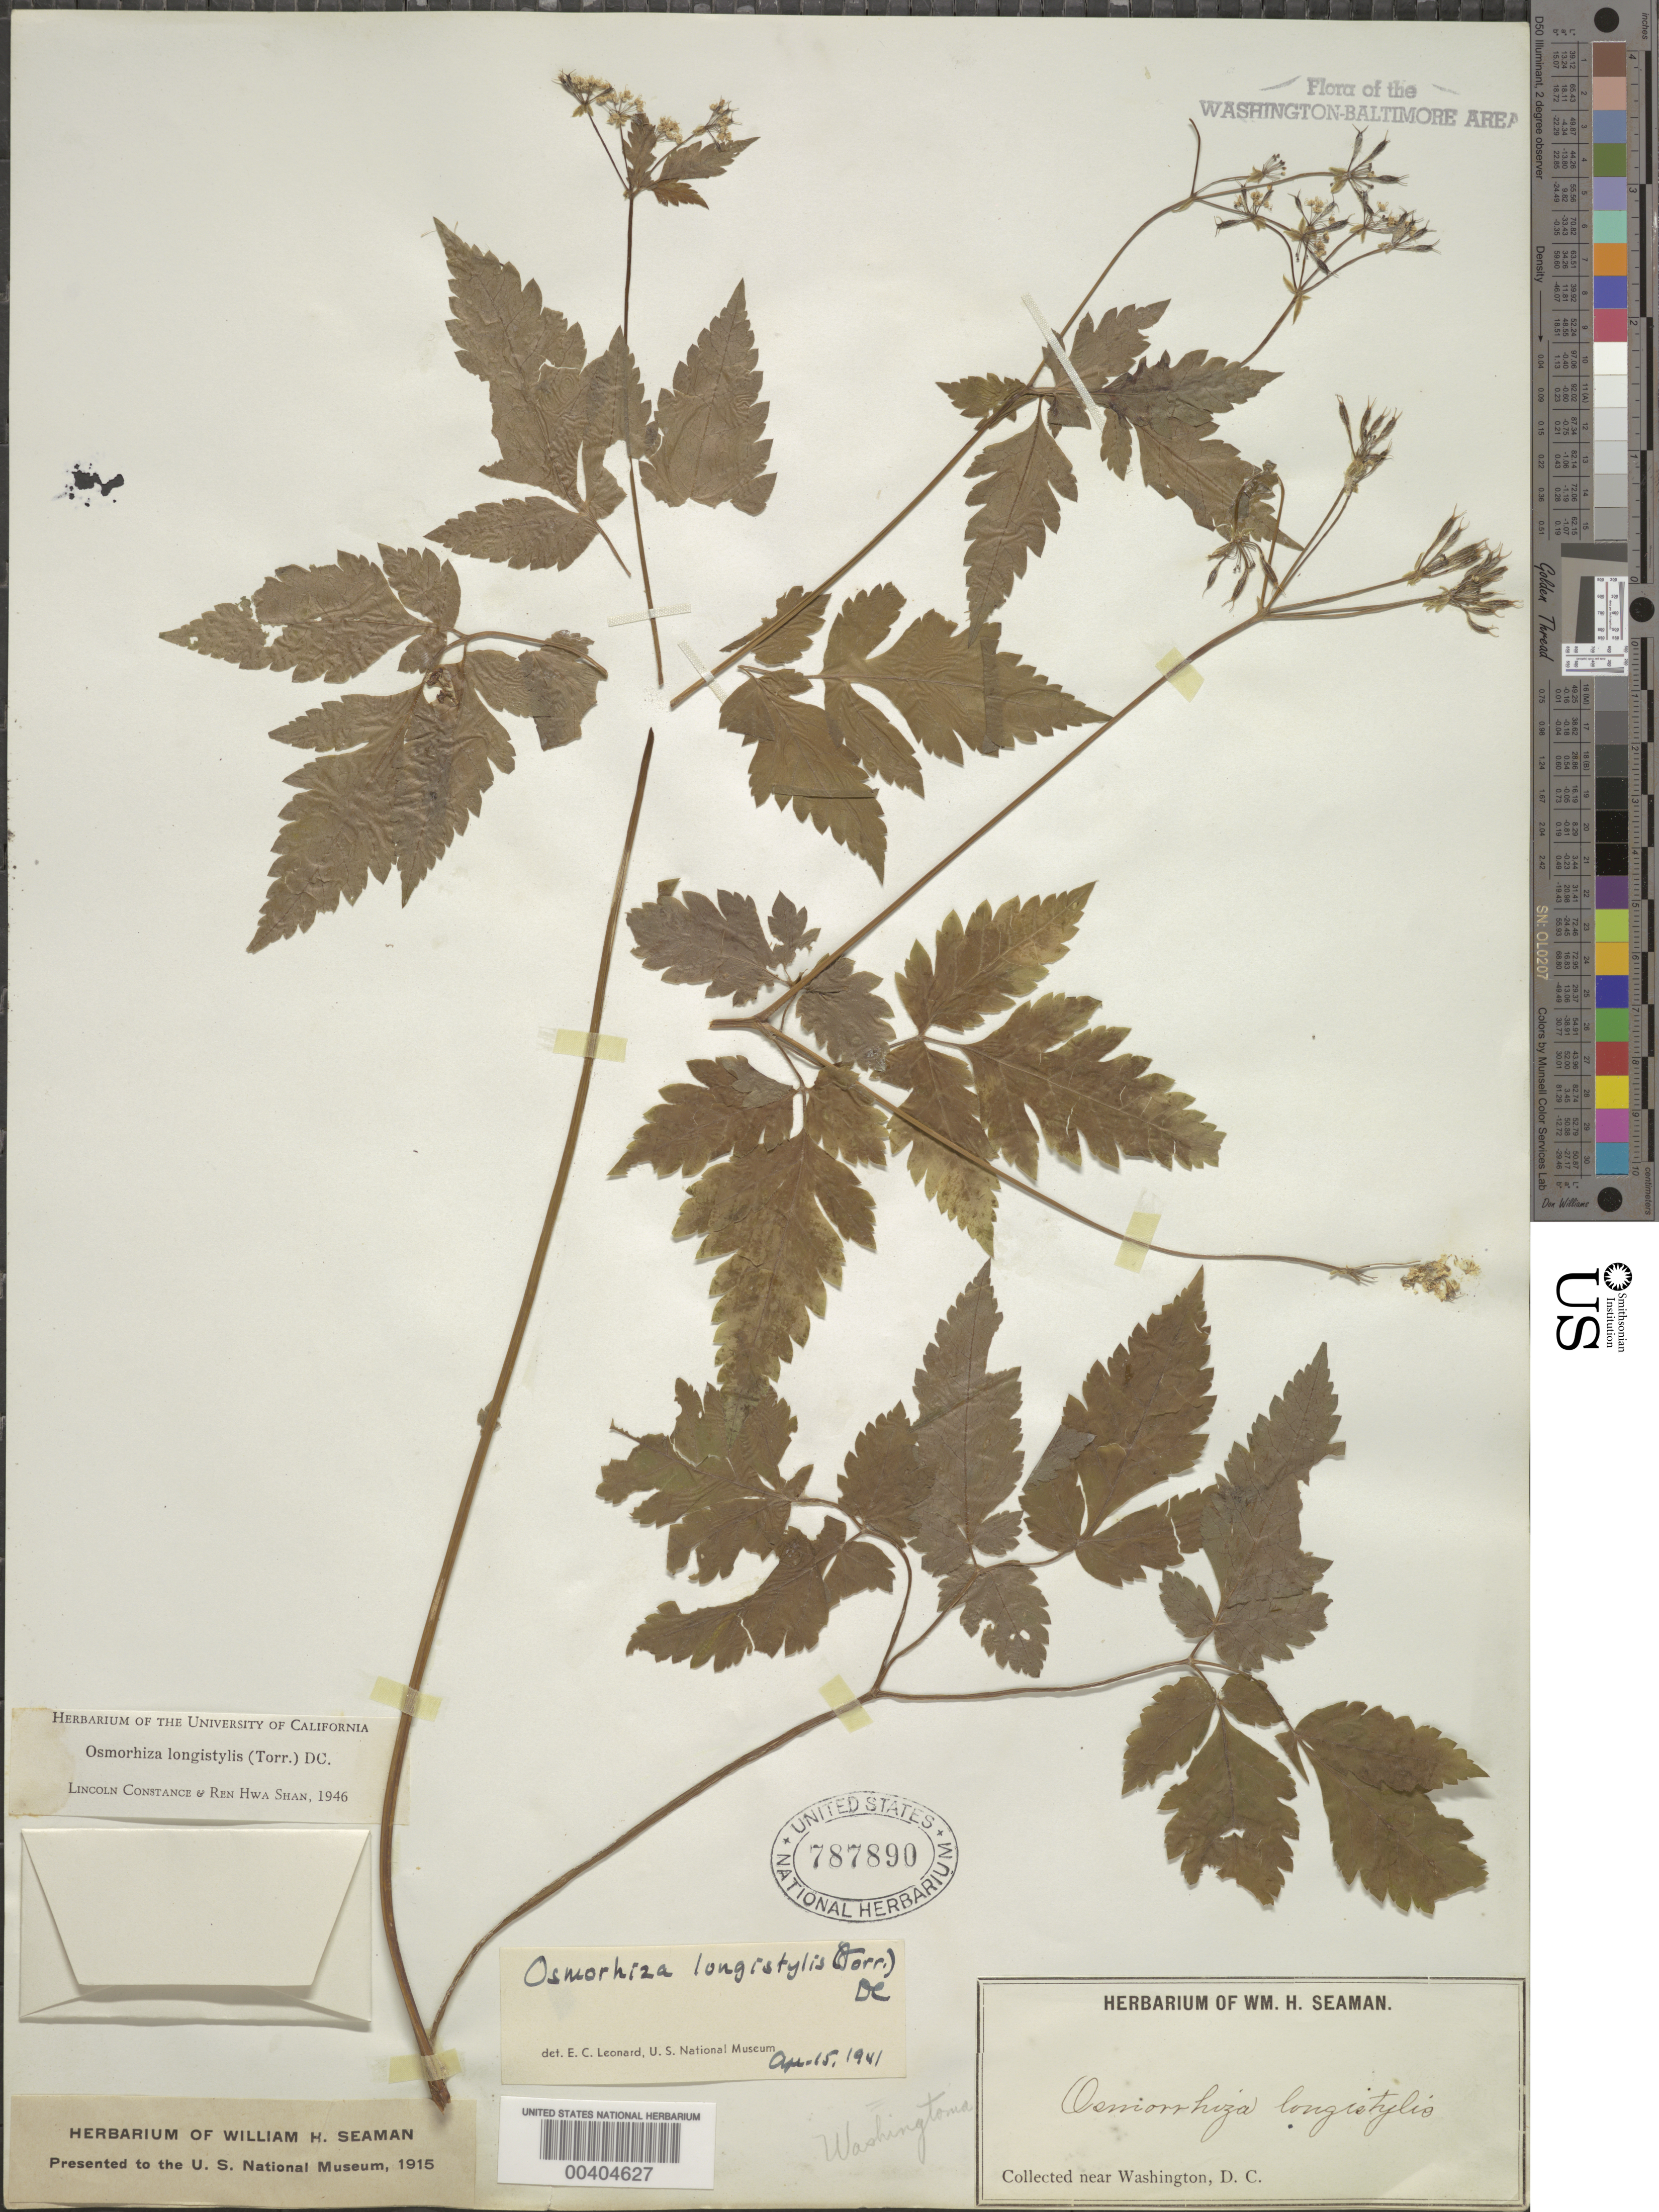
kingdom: Plantae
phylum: Tracheophyta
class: Magnoliopsida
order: Apiales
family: Apiaceae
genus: Osmorhiza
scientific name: Osmorhiza longistylis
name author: (Torr.) DC.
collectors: W. Seaman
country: United States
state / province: District of Columbia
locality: Washington DC Area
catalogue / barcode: US 787890